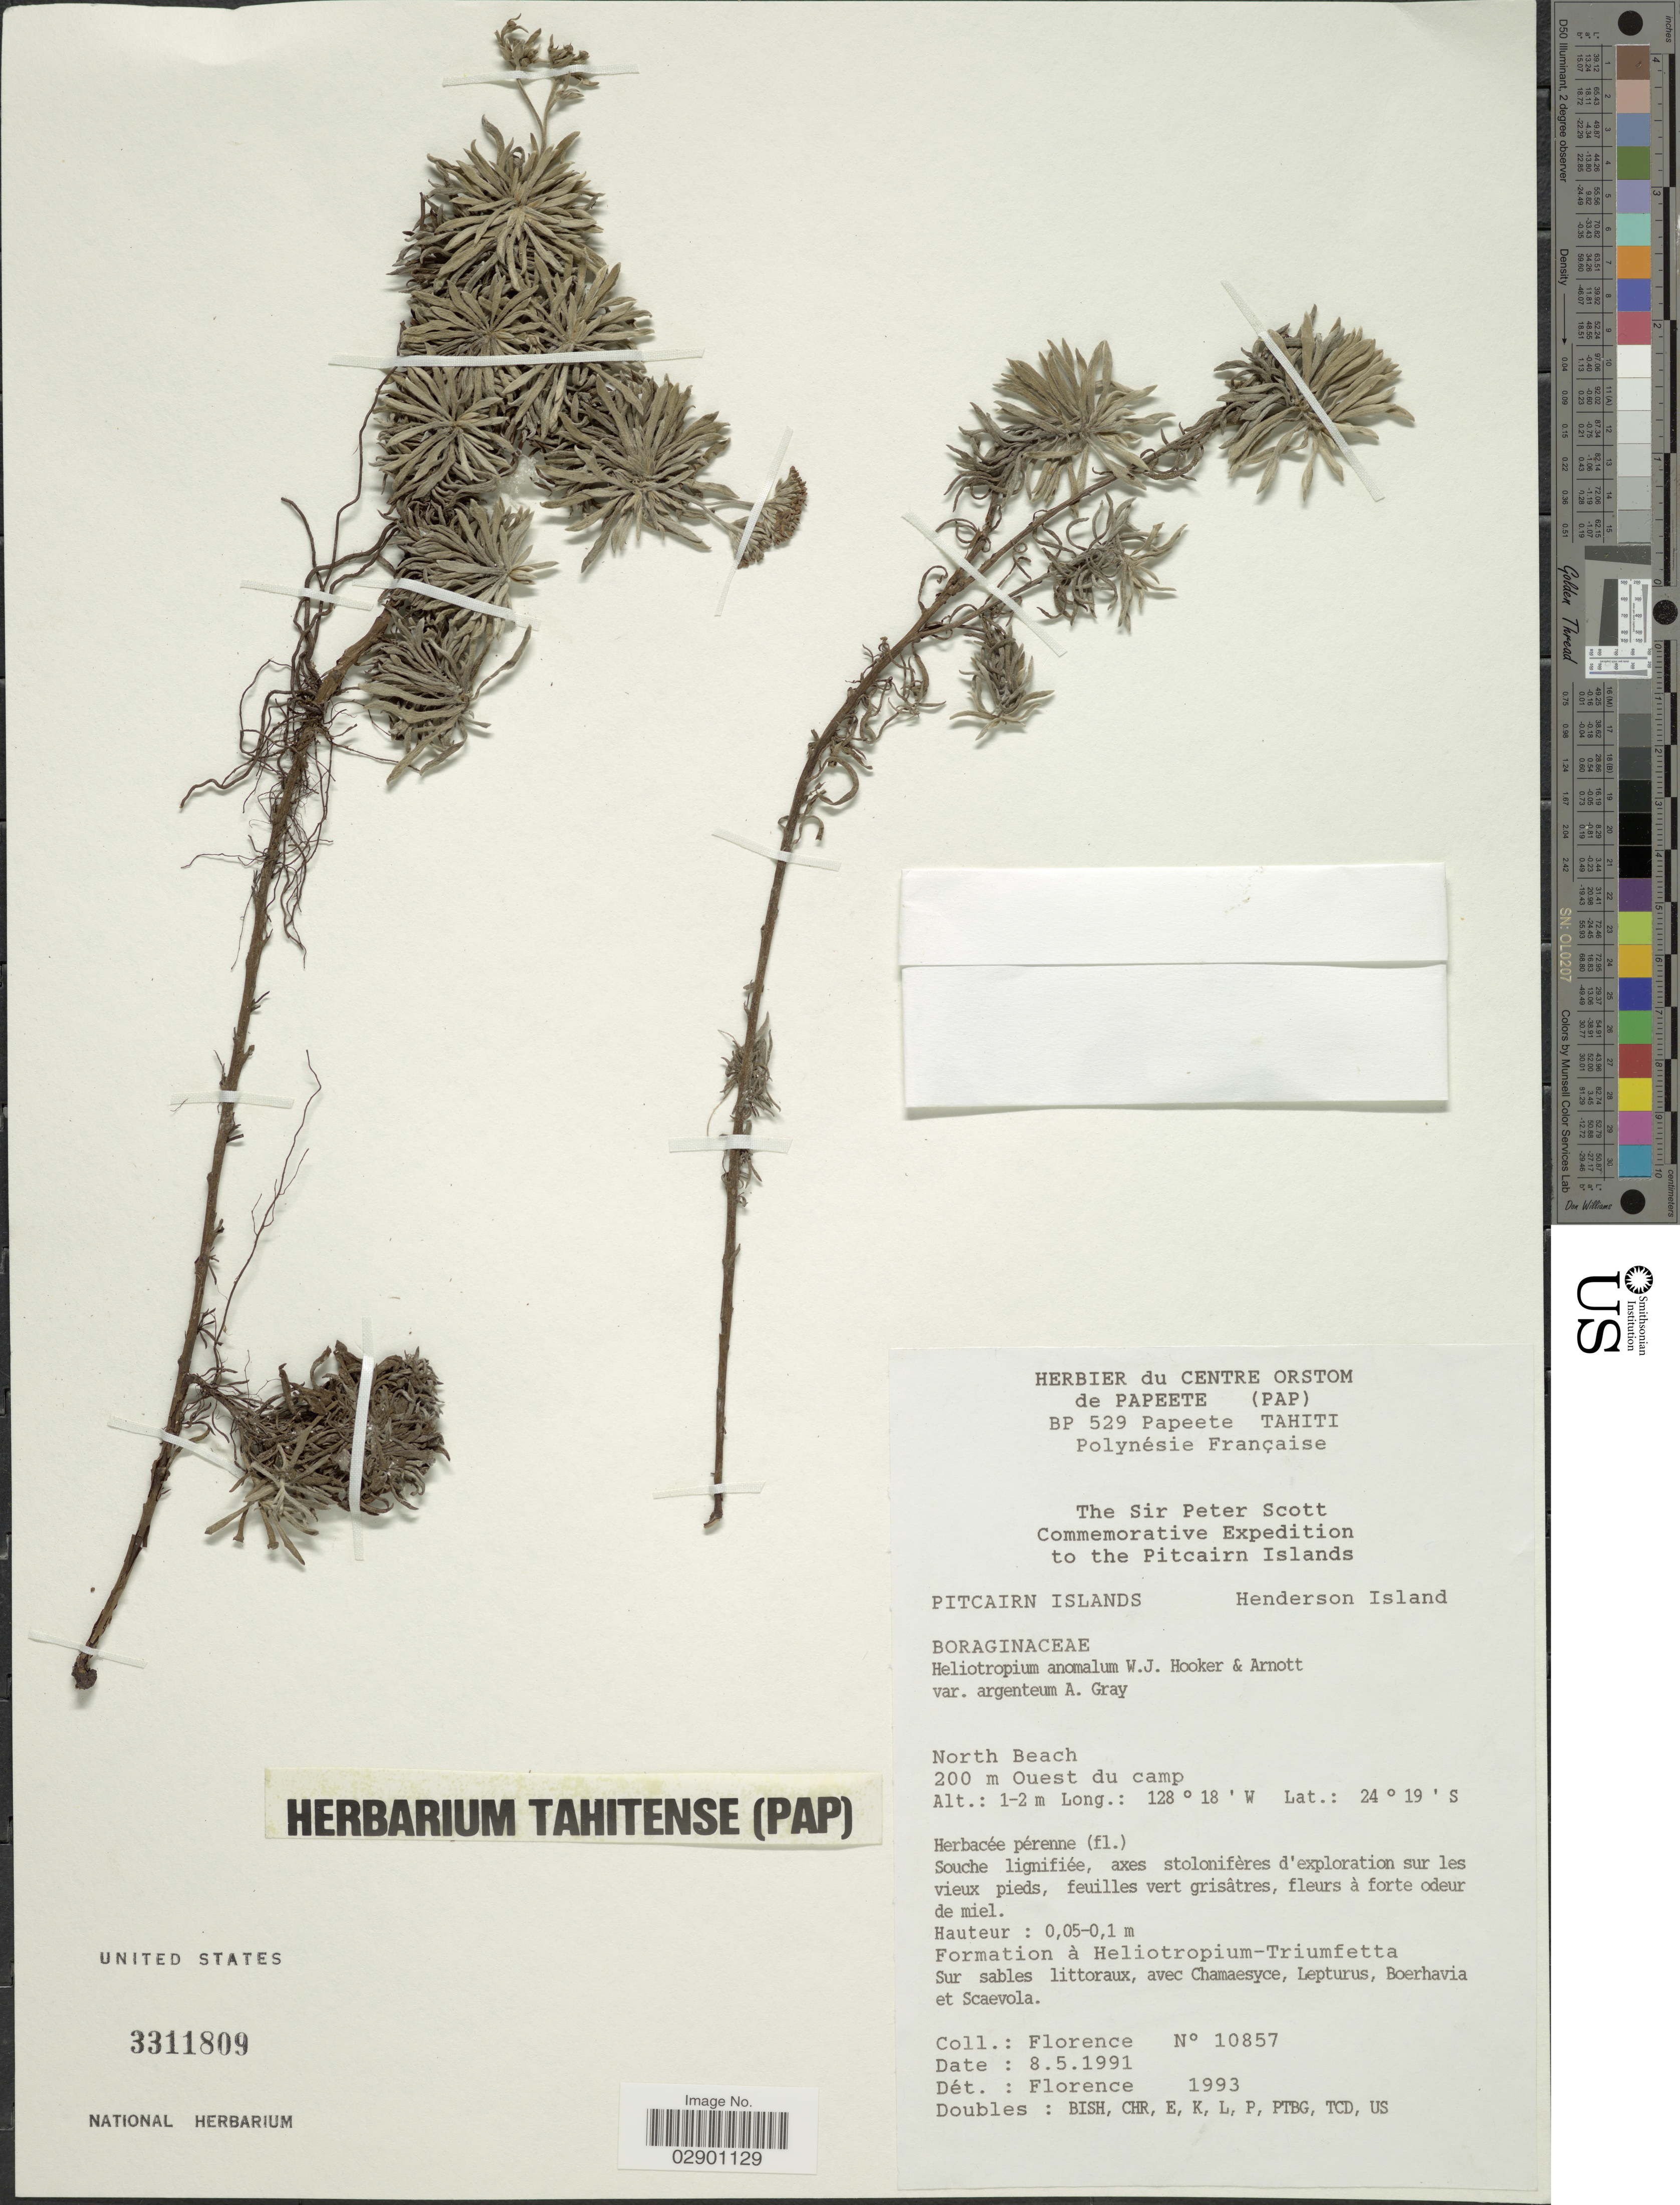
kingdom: Plantae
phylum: Tracheophyta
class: Magnoliopsida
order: Boraginales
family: Heliotropiaceae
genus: Heliotropium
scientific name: Heliotropium anomalum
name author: Hook. & Arn.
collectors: -. Florence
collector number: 10857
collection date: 1991-05-08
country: Pitcairn Islands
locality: Pitcairn Islands. Henderson Island. North Beach. 200 m Ouest du camp.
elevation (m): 1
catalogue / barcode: US 3311809